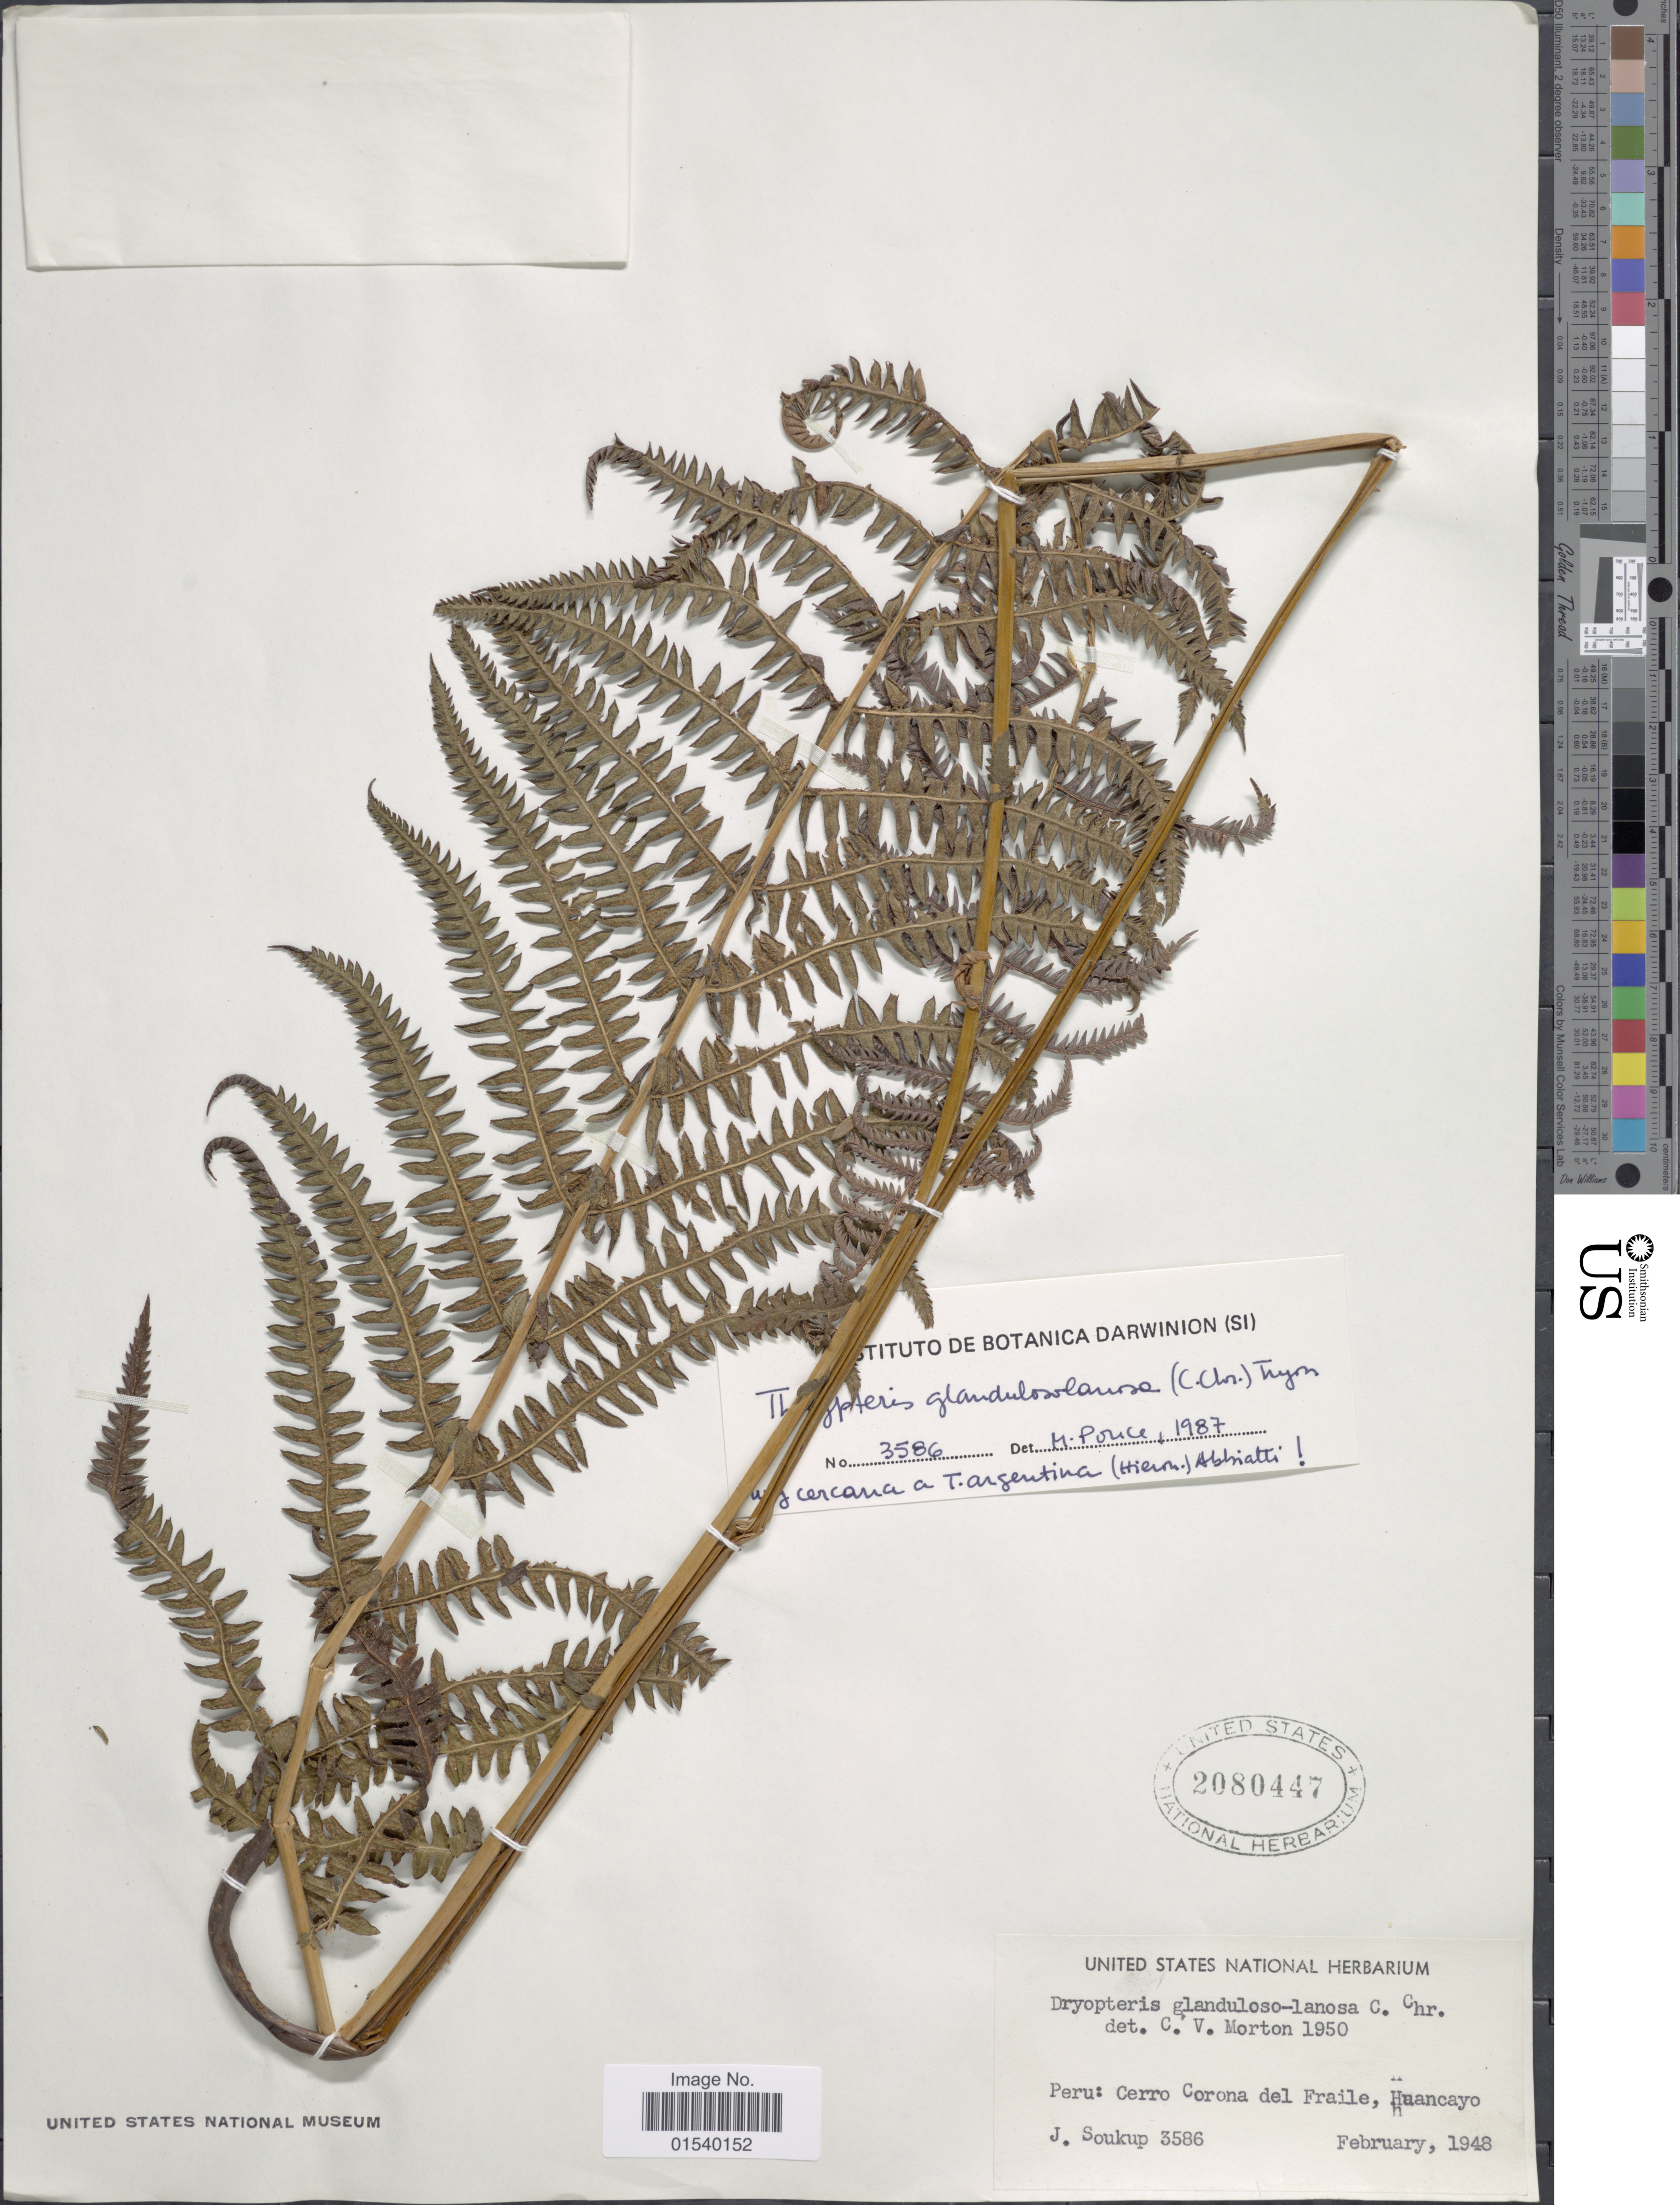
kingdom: Plantae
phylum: Tracheophyta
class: Polypodiopsida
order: Polypodiales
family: Thelypteridaceae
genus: Amauropelta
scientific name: Amauropelta glandulosalanosa (C. Chr.) comb. nov., ined. 2015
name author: (C. Chr.)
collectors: J. Soukup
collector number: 3586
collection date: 1948-02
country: Peru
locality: Cerro Corona del Fraile, Huancayo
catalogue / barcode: US 2080447